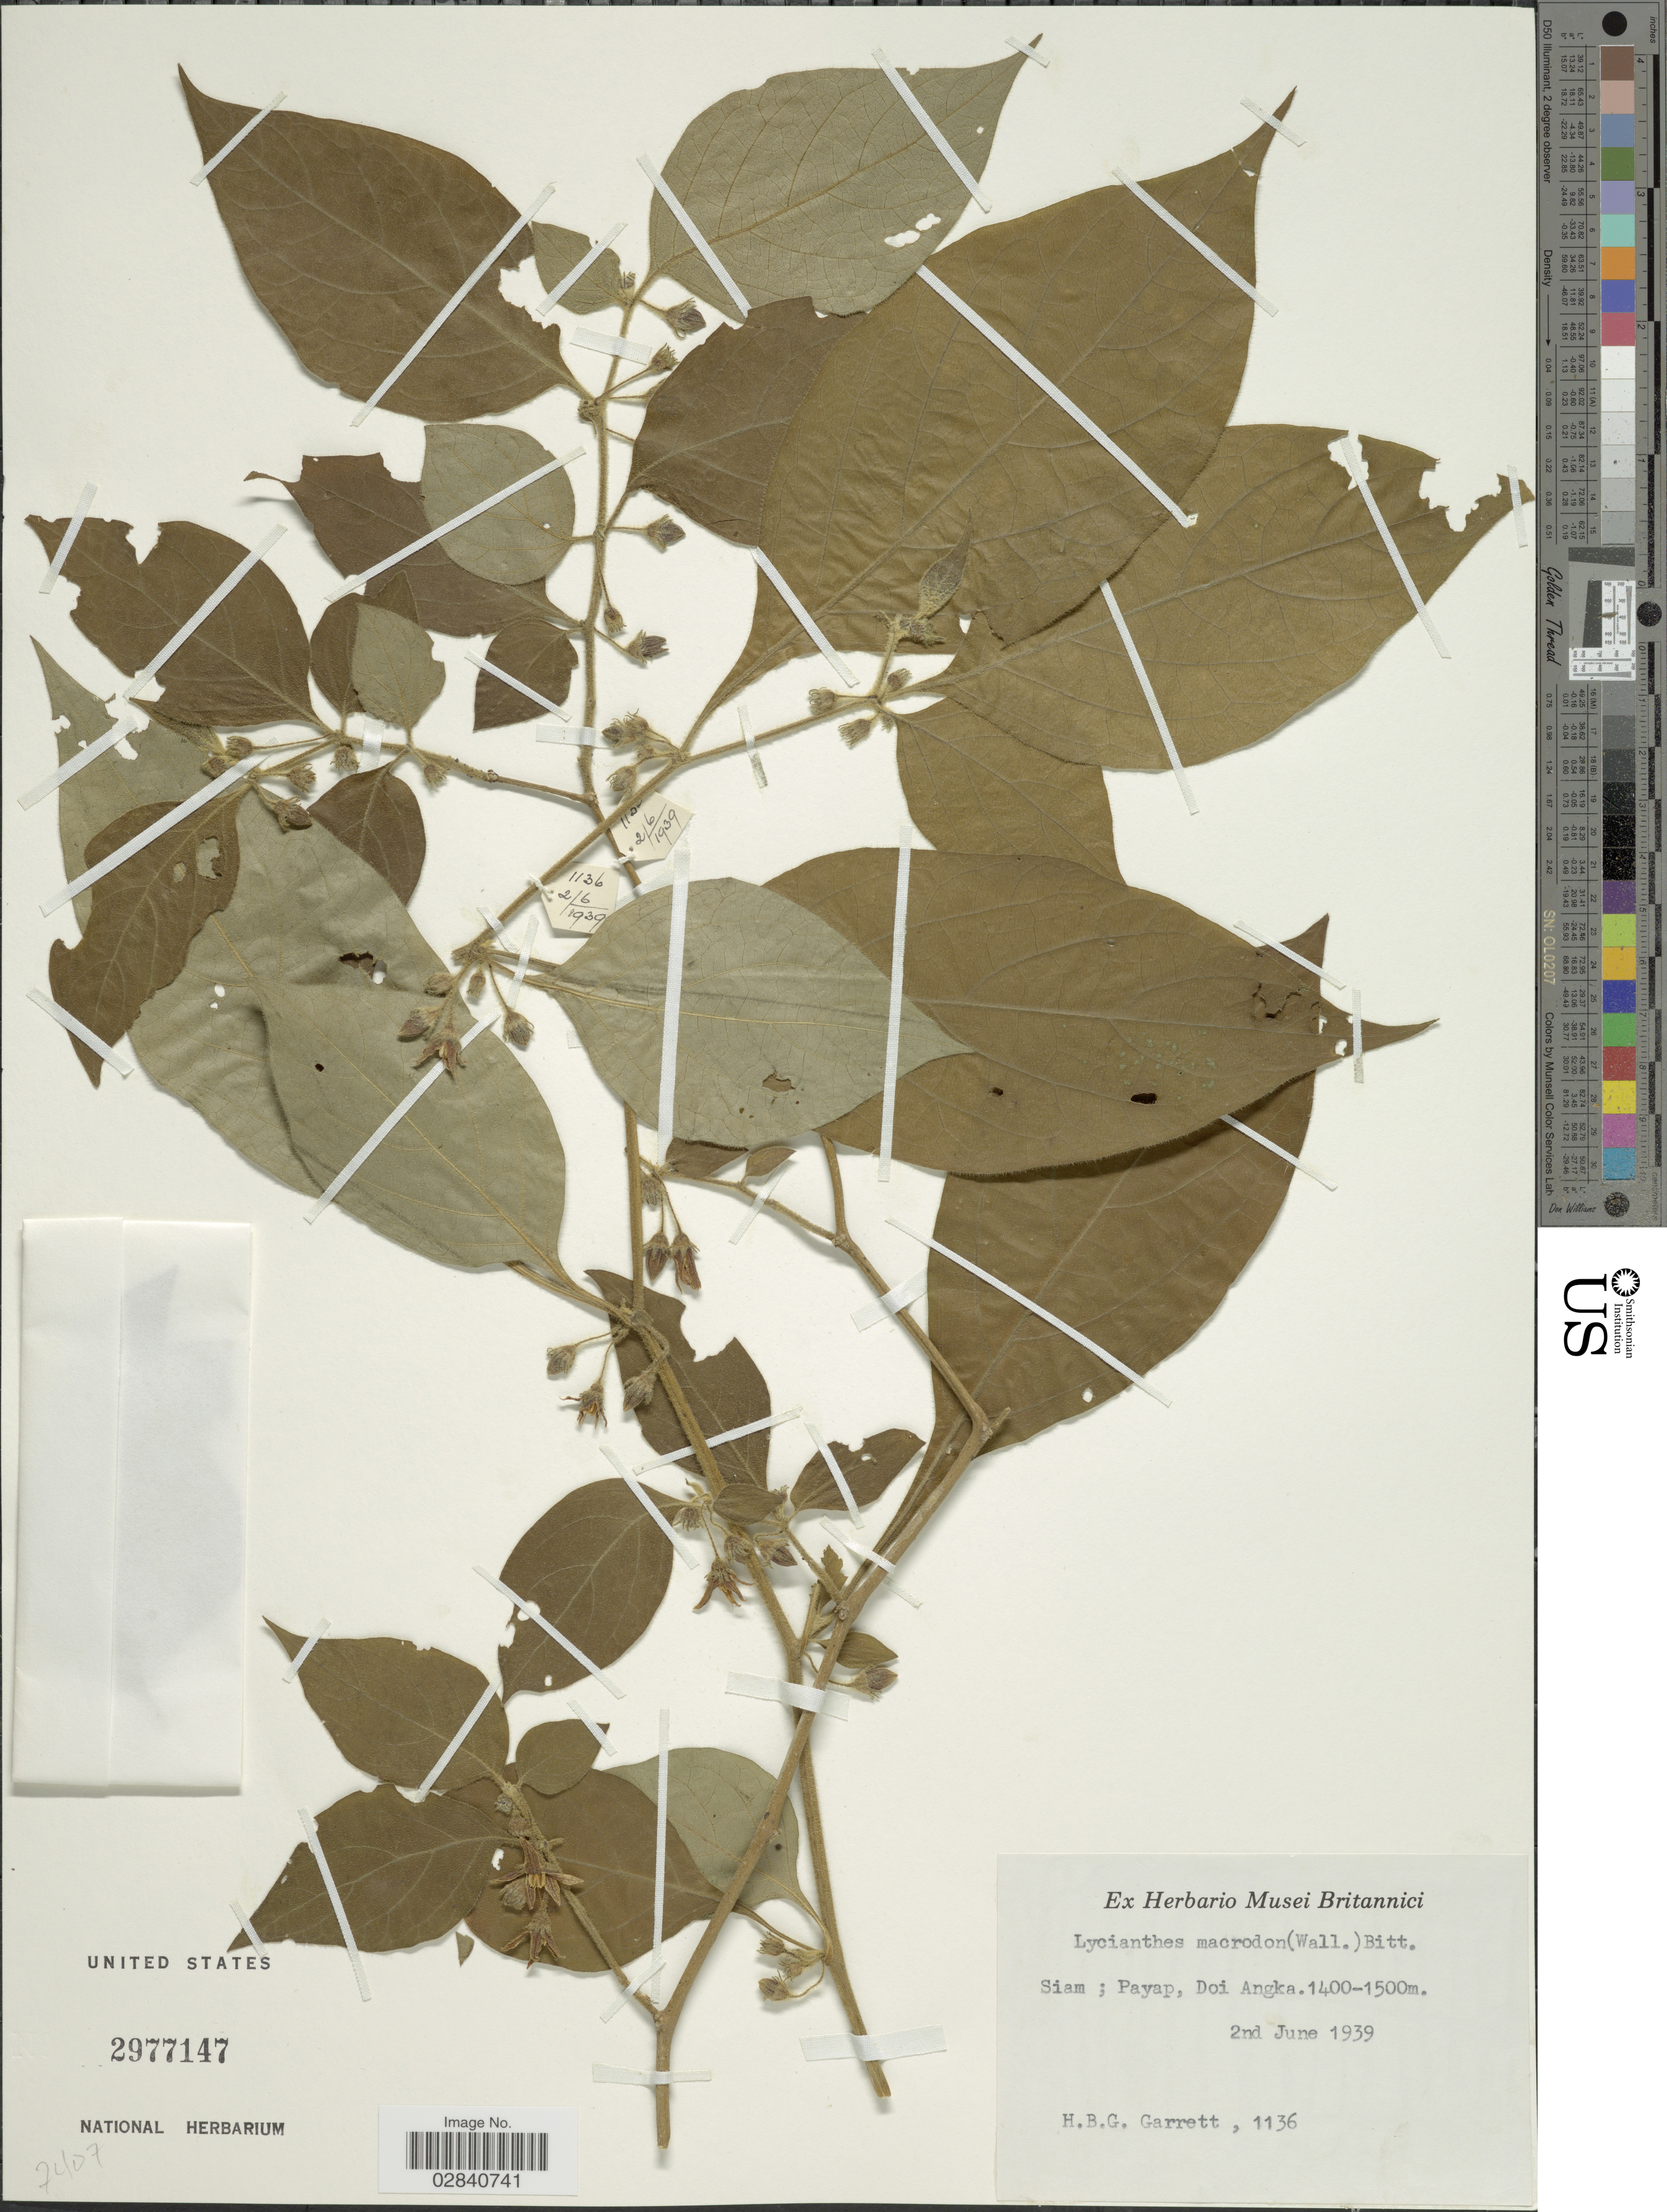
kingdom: Plantae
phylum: Tracheophyta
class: Magnoliopsida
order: Solanales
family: Solanaceae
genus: Lycianthes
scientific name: Lycianthes biflora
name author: (Lour.) Bitter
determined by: Knapp, S. D.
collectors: H. Garrett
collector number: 1136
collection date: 1939-06-02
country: Thailand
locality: Siam; Payap, Doi Angka.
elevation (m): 1400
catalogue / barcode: US 2977147